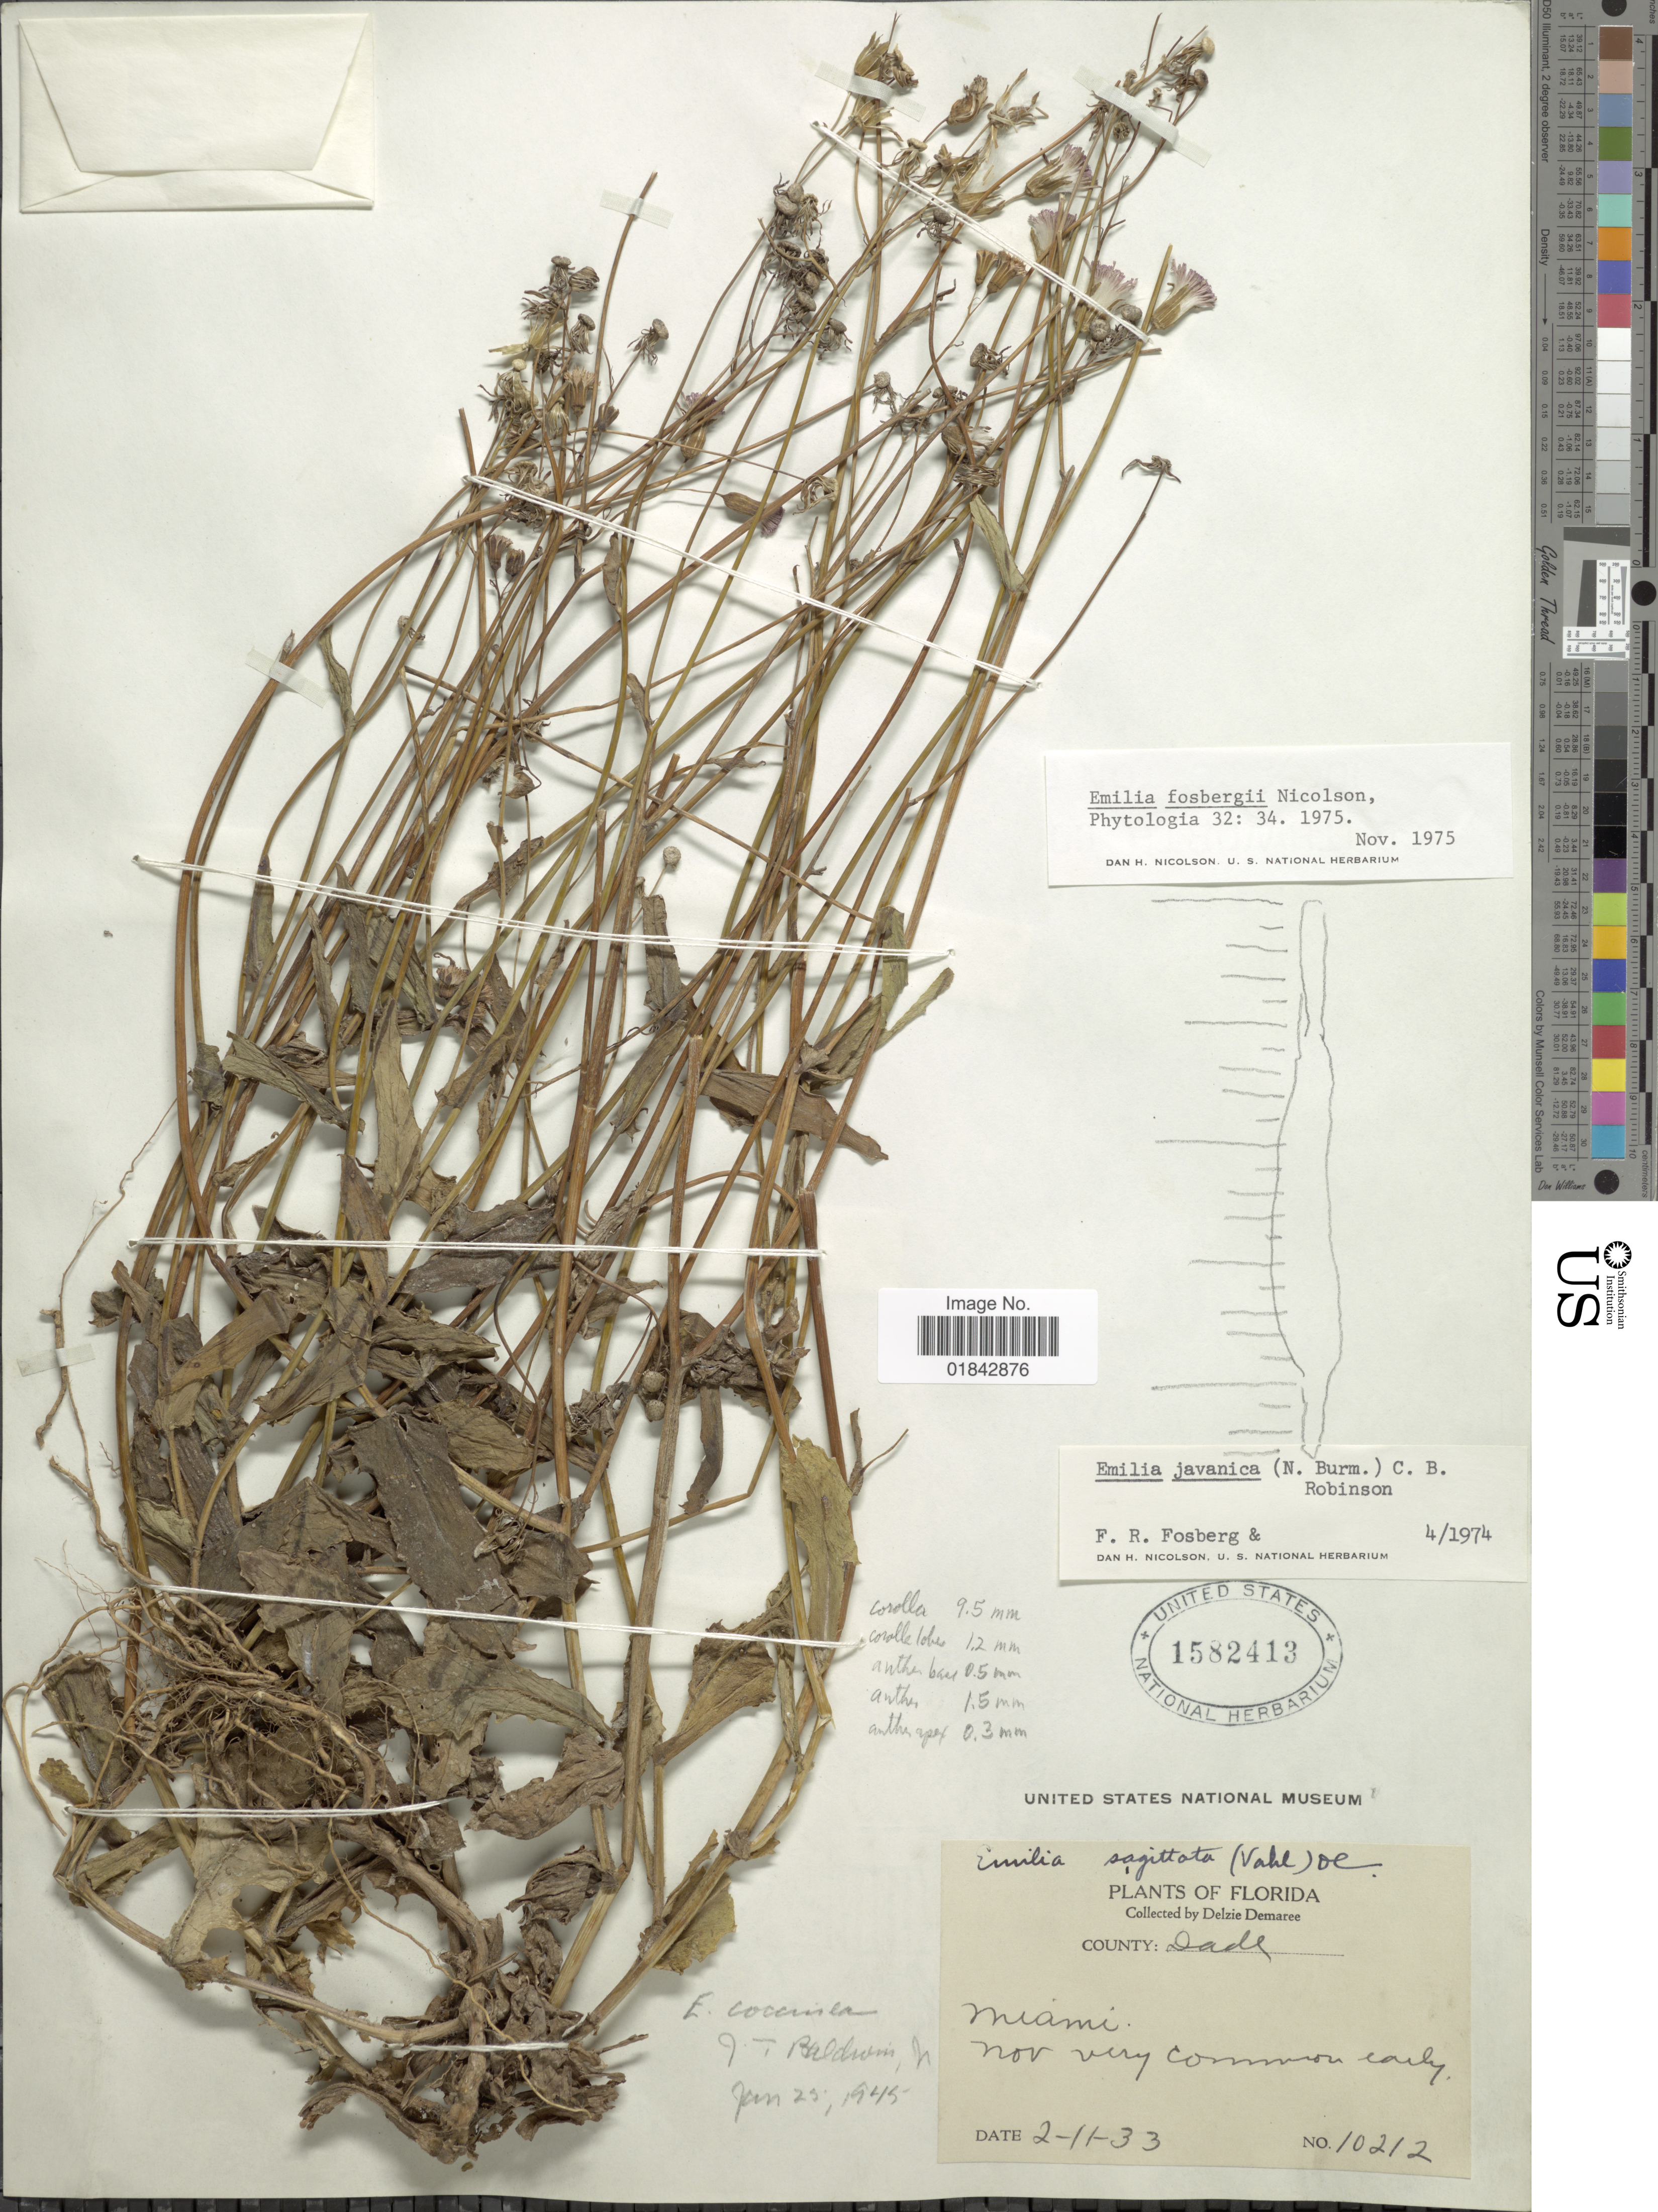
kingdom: Plantae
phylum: Tracheophyta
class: Magnoliopsida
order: Asterales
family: Asteraceae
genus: Emilia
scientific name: Emilia fosbergii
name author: Nicolson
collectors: D. Demaree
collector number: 10212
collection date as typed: Transcribed d/m/y: 11/2/33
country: United States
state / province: Florida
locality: County: Dade, Miami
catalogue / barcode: US 1582413